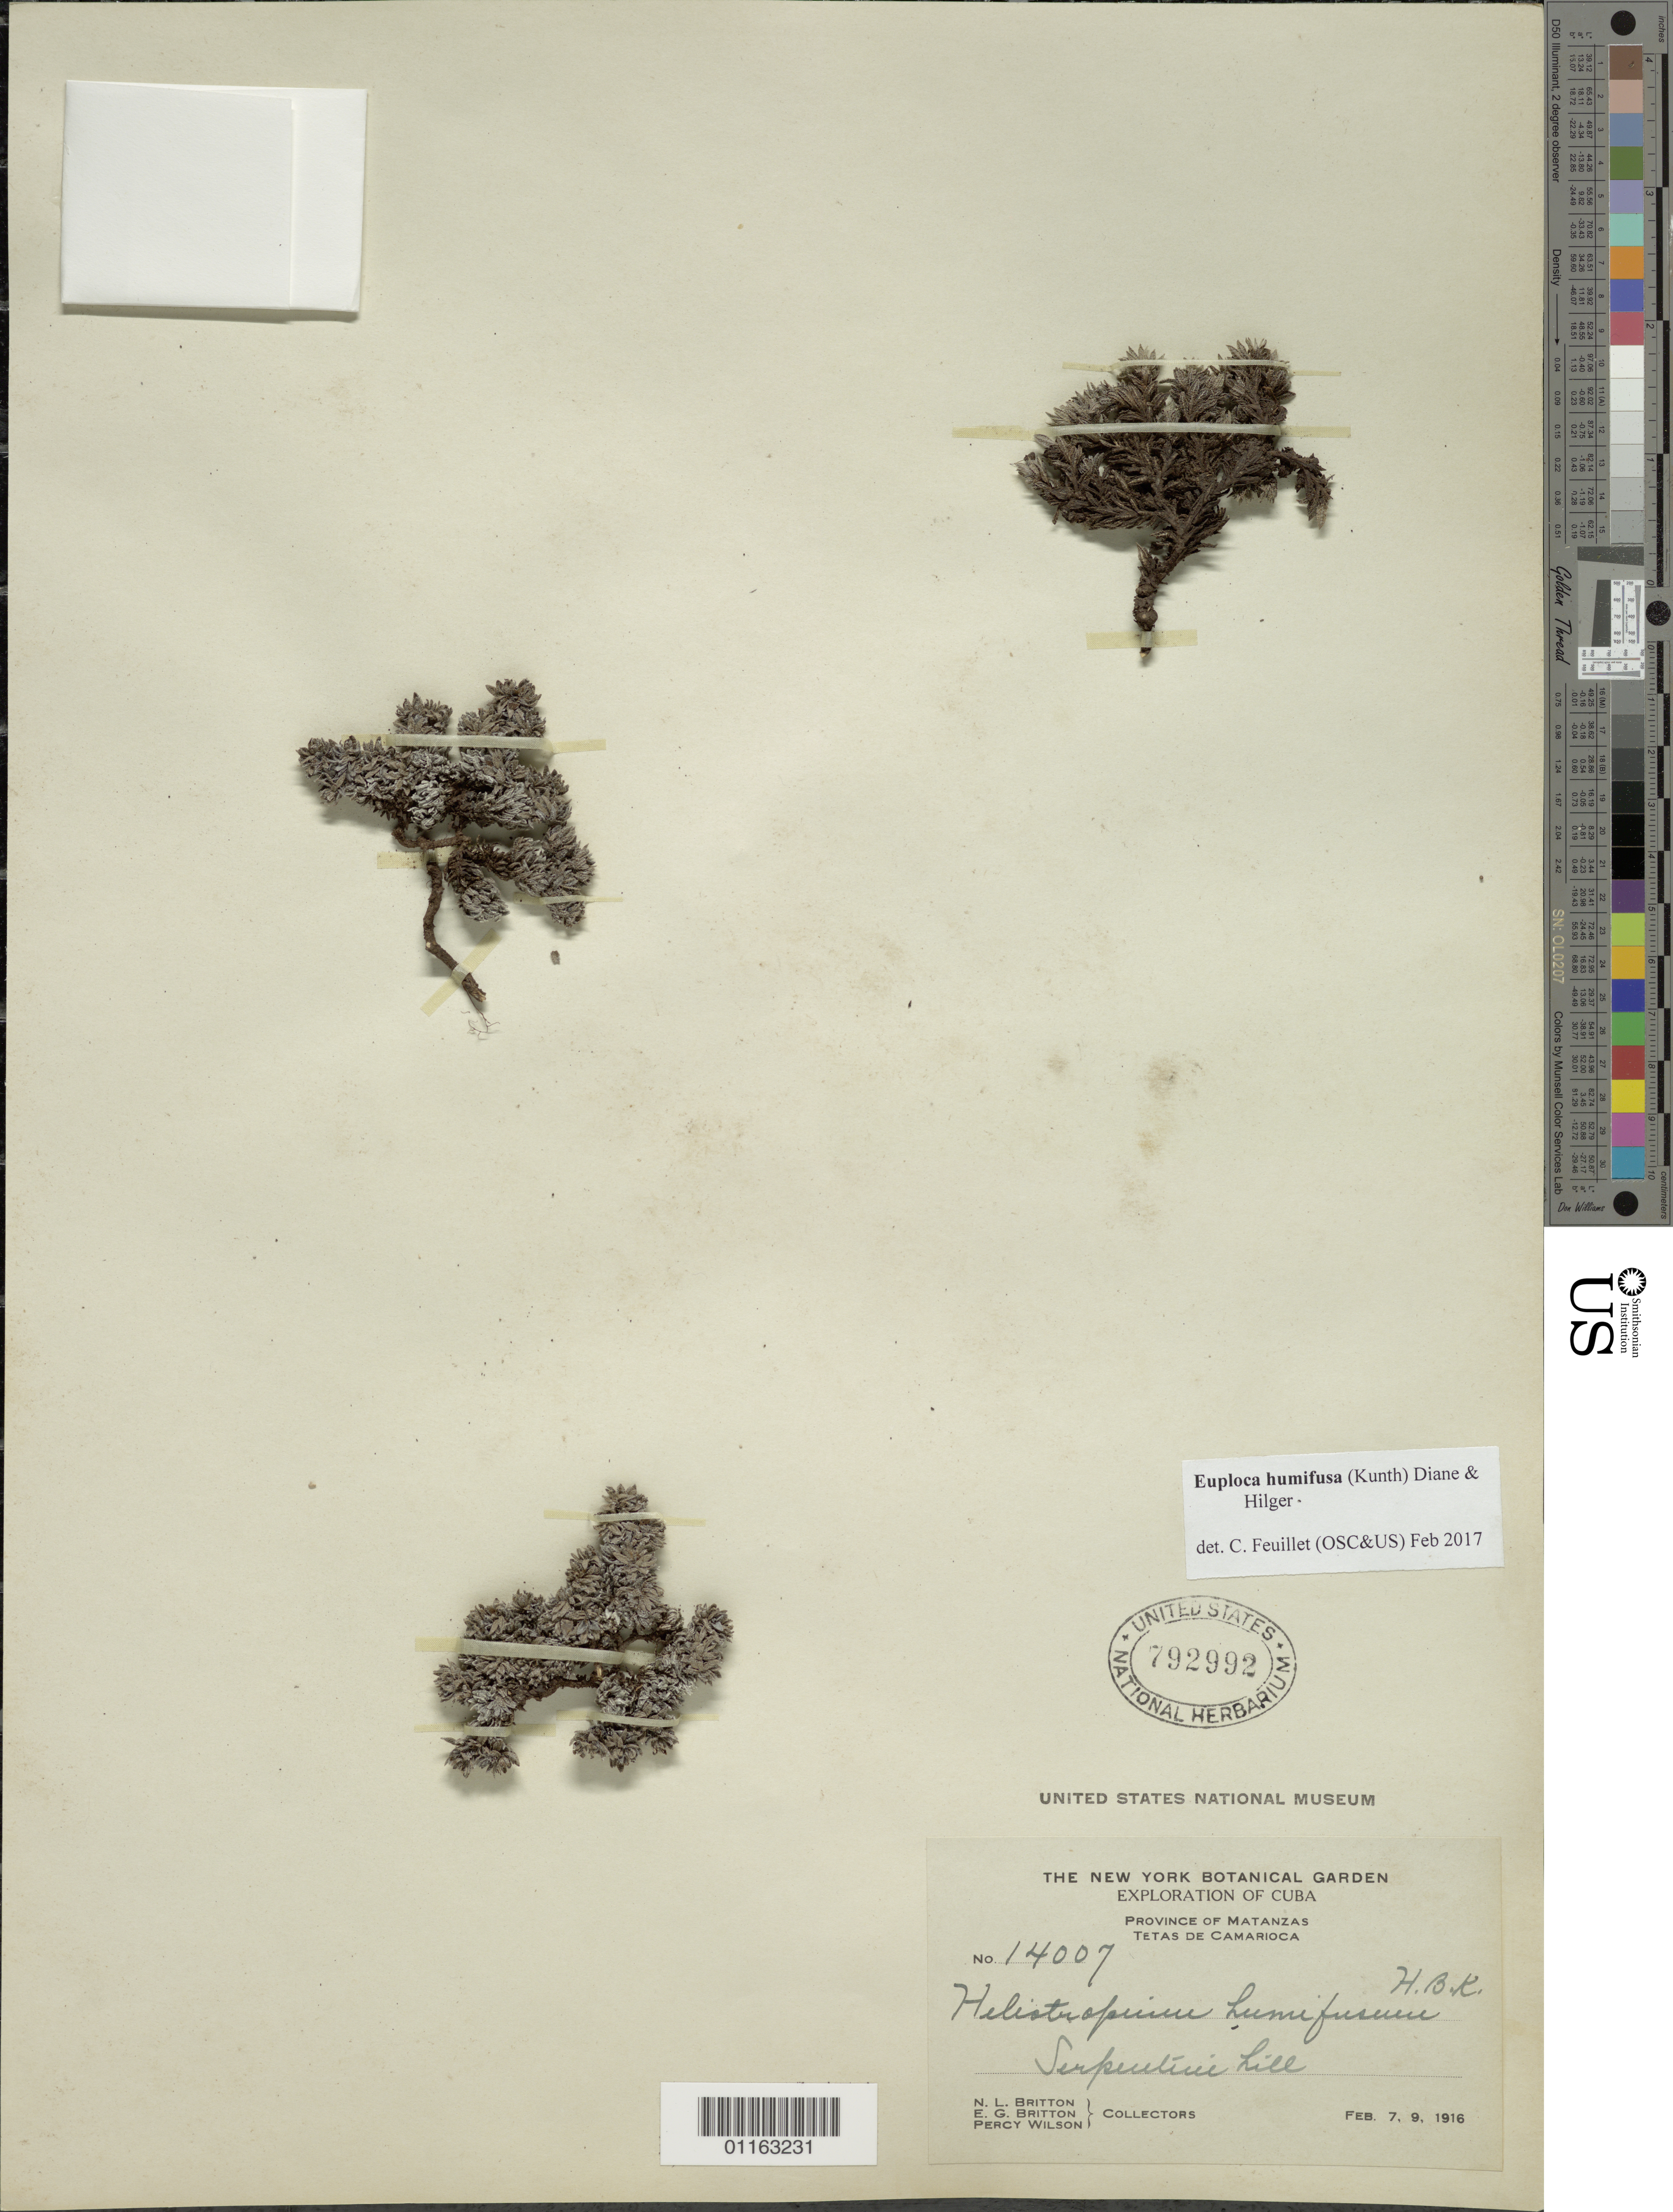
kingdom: Plantae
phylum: Tracheophyta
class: Magnoliopsida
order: Boraginales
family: Heliotropiaceae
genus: Euploca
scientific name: Euploca humifusa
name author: (Kunth) Diane & Hilger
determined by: Feuillet, C.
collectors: N. Britton, E. G. Britton & P. Wilson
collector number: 14007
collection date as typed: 07 Feb 1916 and 09 Feb 1916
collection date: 1916-02-07,1916-02-09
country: Cuba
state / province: Matanzas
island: Cuba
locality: Tetas de Camarioca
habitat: Serpentine hill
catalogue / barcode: US 792992